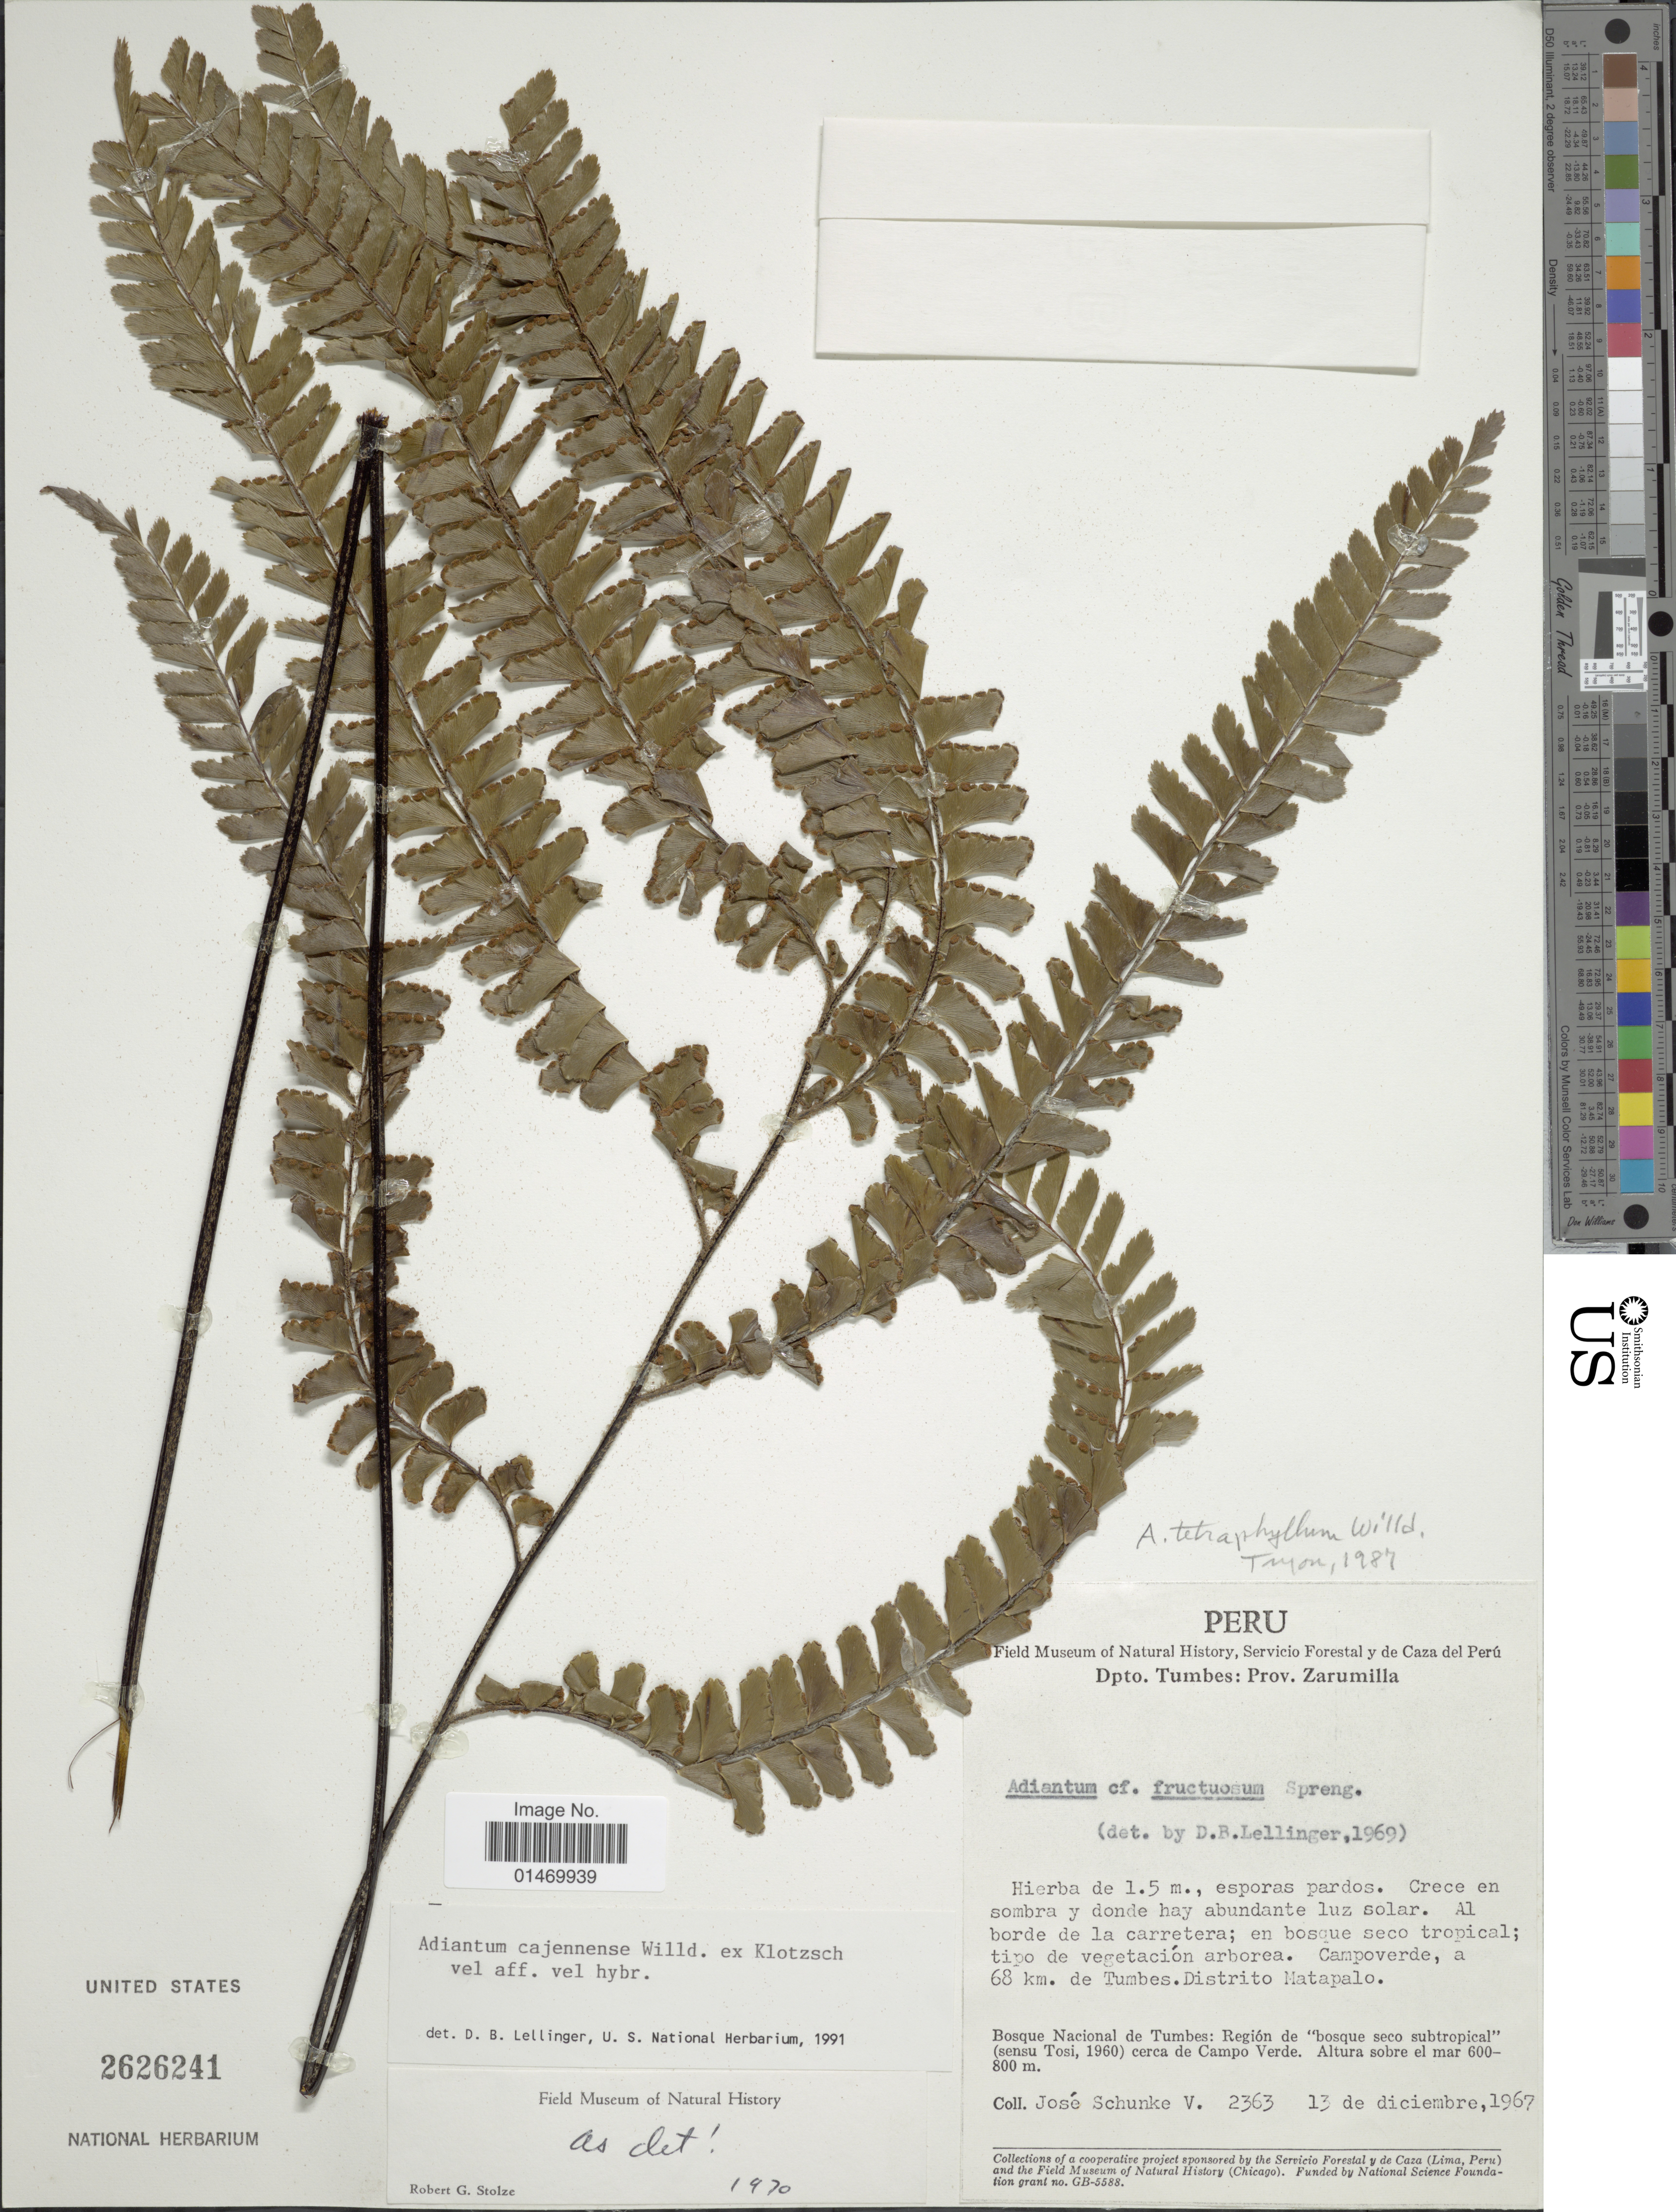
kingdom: Plantae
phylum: Tracheophyta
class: Polypodiopsida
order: Polypodiales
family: Pteridaceae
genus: Adiantum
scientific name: Adiantum cajennense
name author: Willd. ex Klotzsch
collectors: J. Schunke Vigo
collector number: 2363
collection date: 1967-12-13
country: Peru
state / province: Tumbes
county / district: Zarumilla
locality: Peru, Prov. Zarumilla.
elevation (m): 600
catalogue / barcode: US 2626241